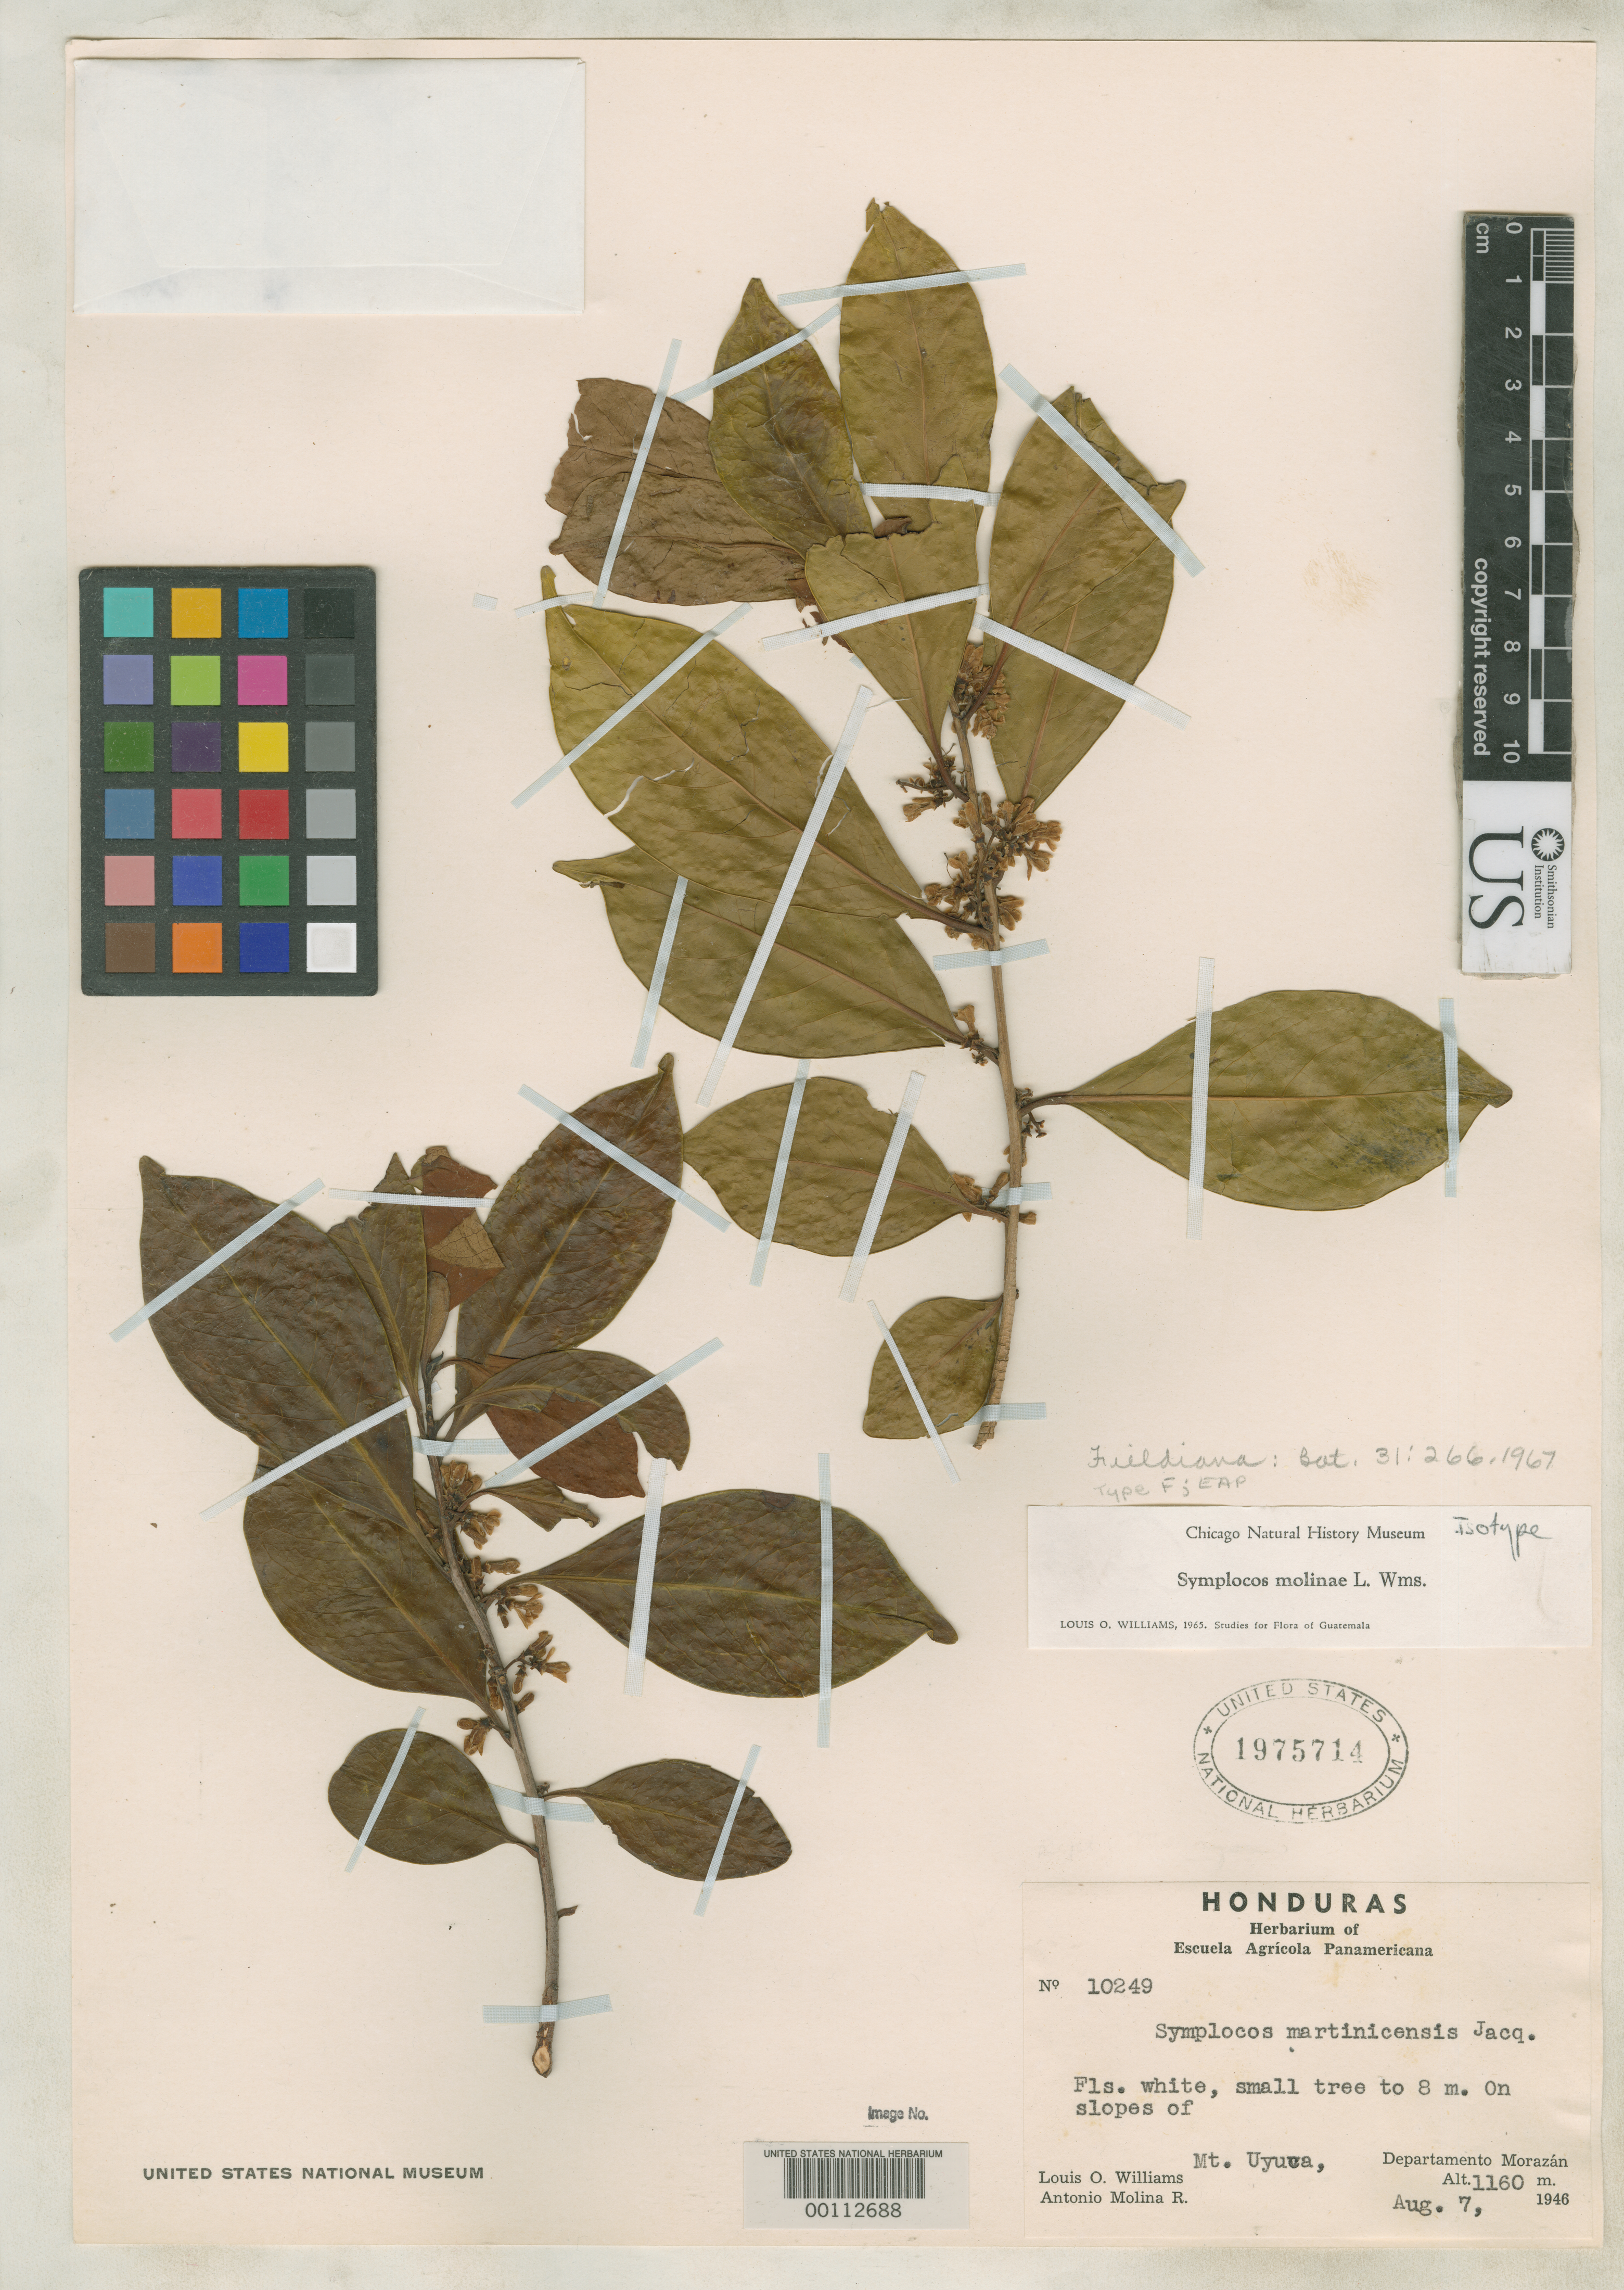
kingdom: Plantae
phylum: Tracheophyta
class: Magnoliopsida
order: Ericales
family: Symplocaceae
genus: Symplocos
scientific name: Symplocos molinae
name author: L.O. Williams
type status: Isotype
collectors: L. O. Williams & A. Molina R.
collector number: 10249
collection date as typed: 07 Aug 1946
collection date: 1946-08-07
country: Honduras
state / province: Fco. Morazán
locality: Mt. Uyuca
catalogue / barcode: US 1975714